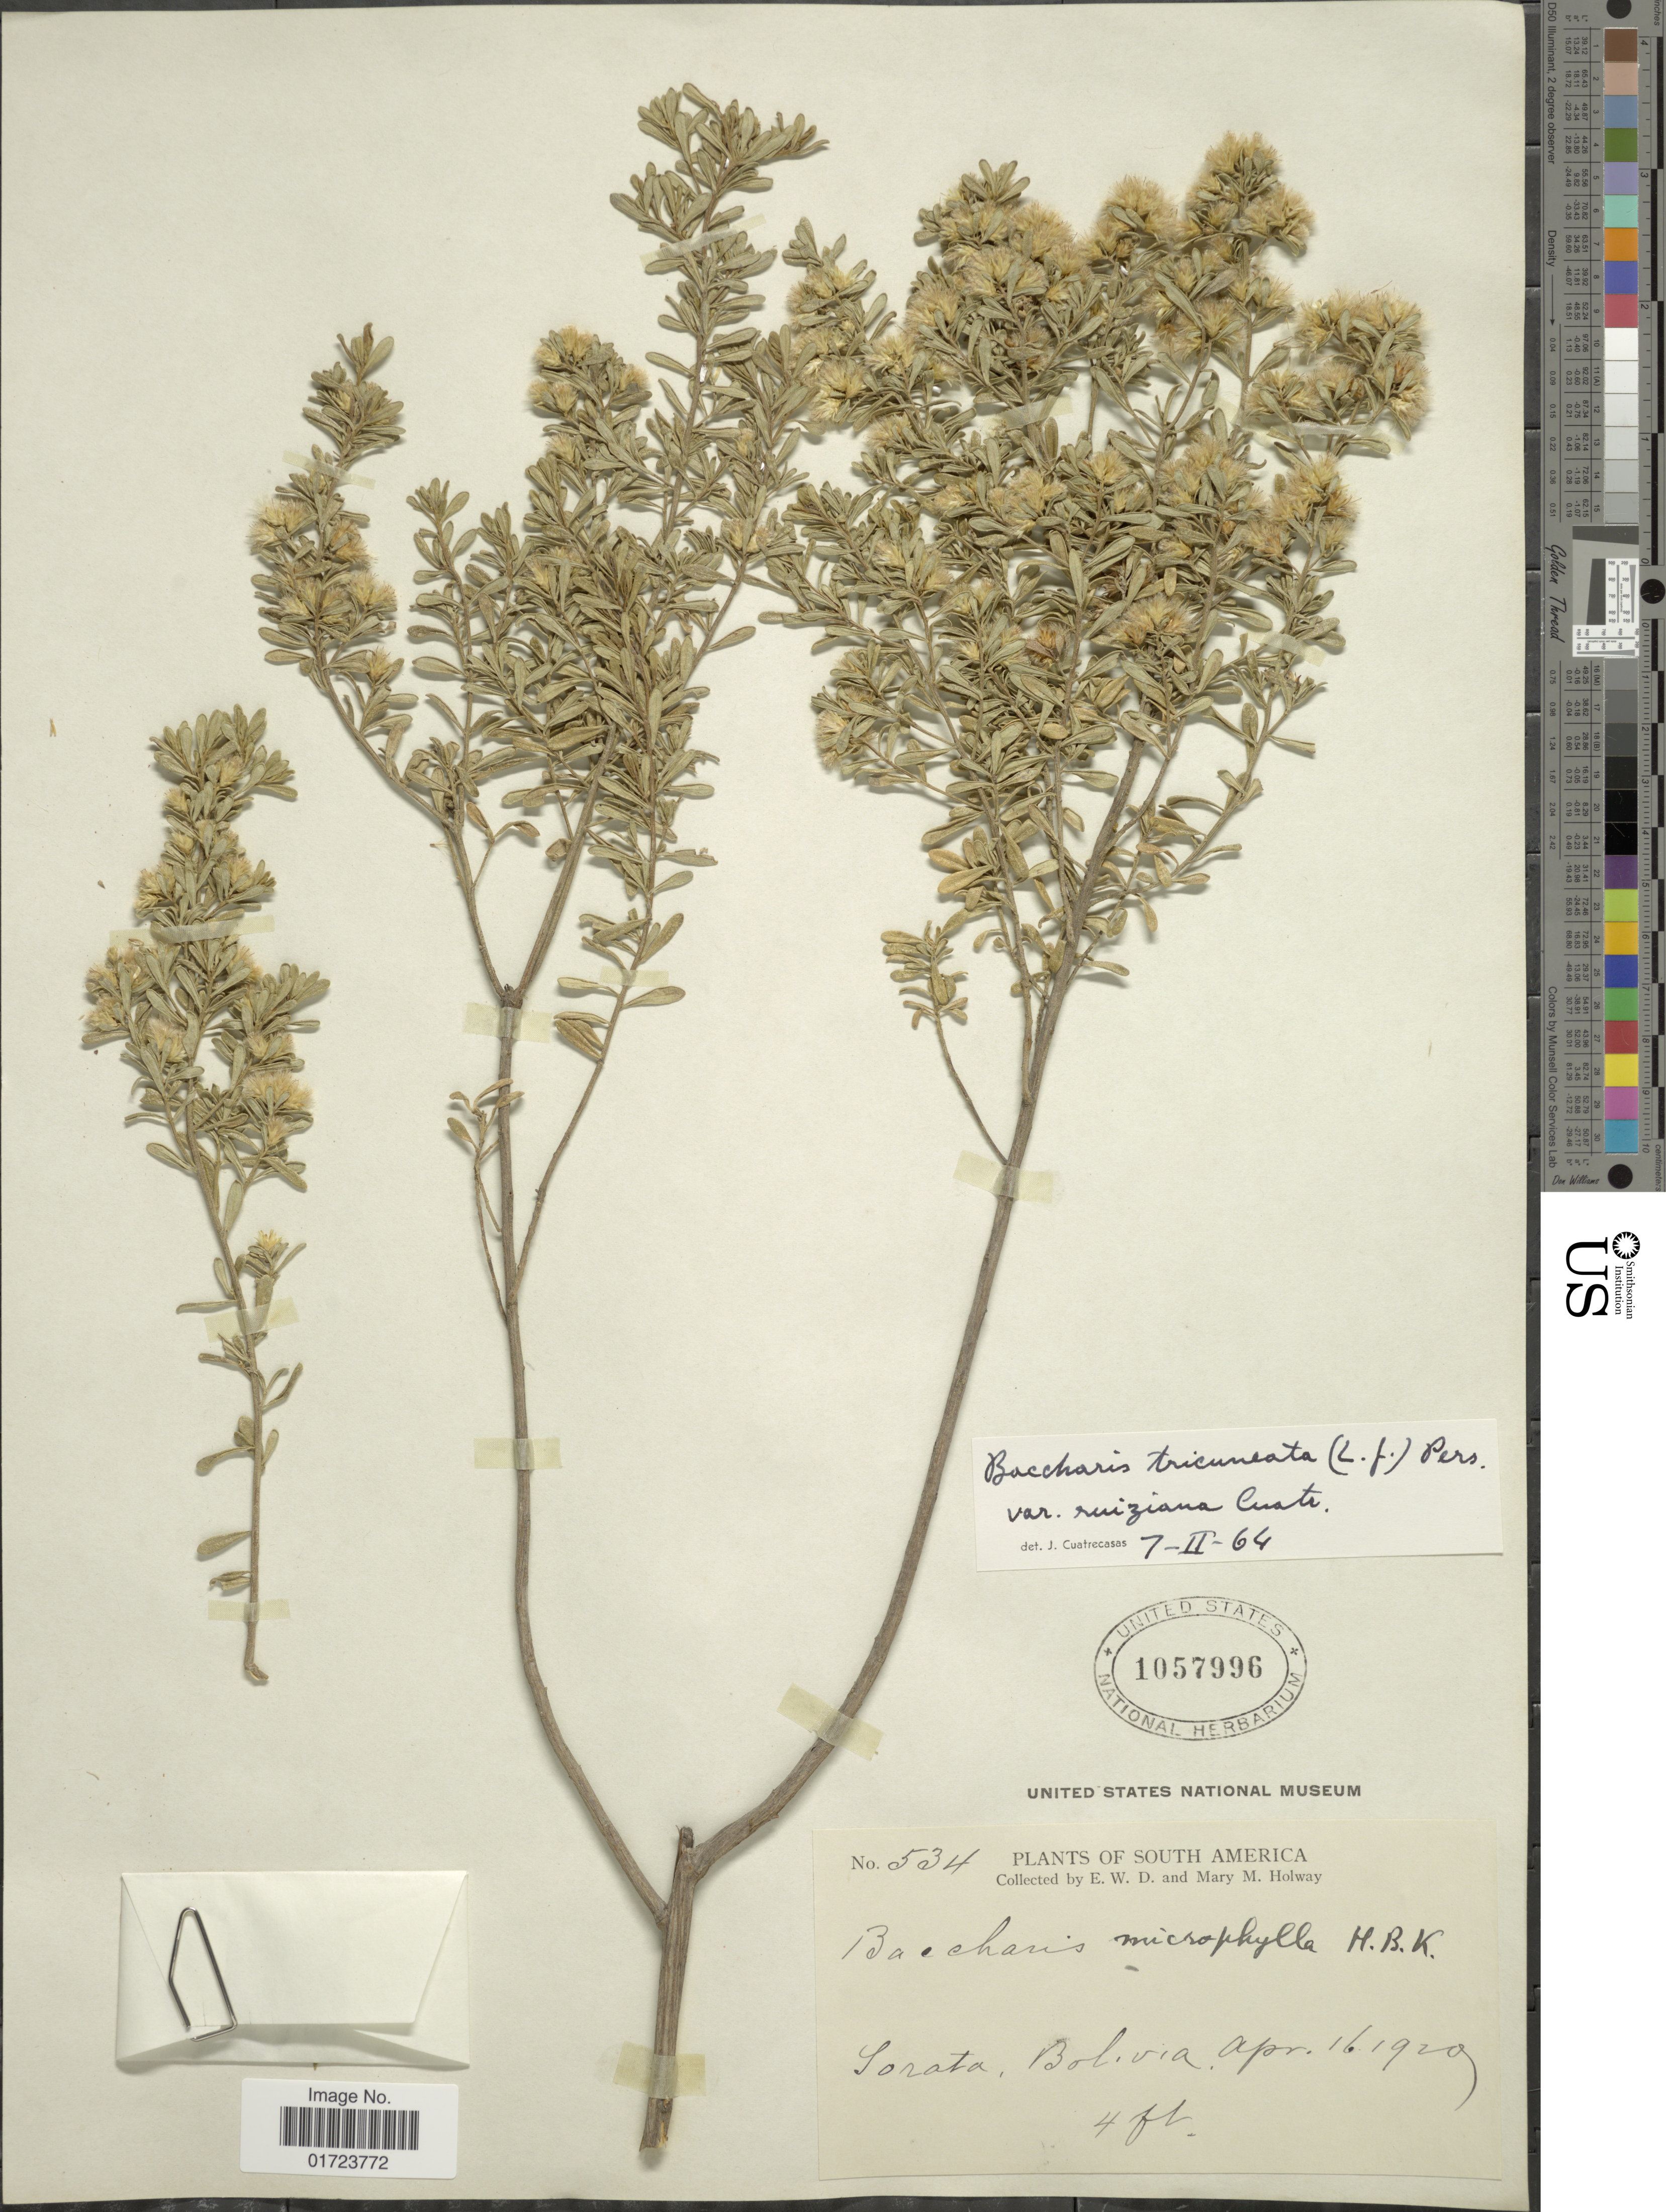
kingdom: Plantae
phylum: Tracheophyta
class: Magnoliopsida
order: Asterales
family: Asteraceae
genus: Baccharis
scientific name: Baccharis tricuneata var. ruiziana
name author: Cuatrec.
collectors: E. W. D. Holway & M. M. Holway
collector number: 534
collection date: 1929-03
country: Bolivia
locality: Sorata, Bolivia.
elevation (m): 1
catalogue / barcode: US 1057996